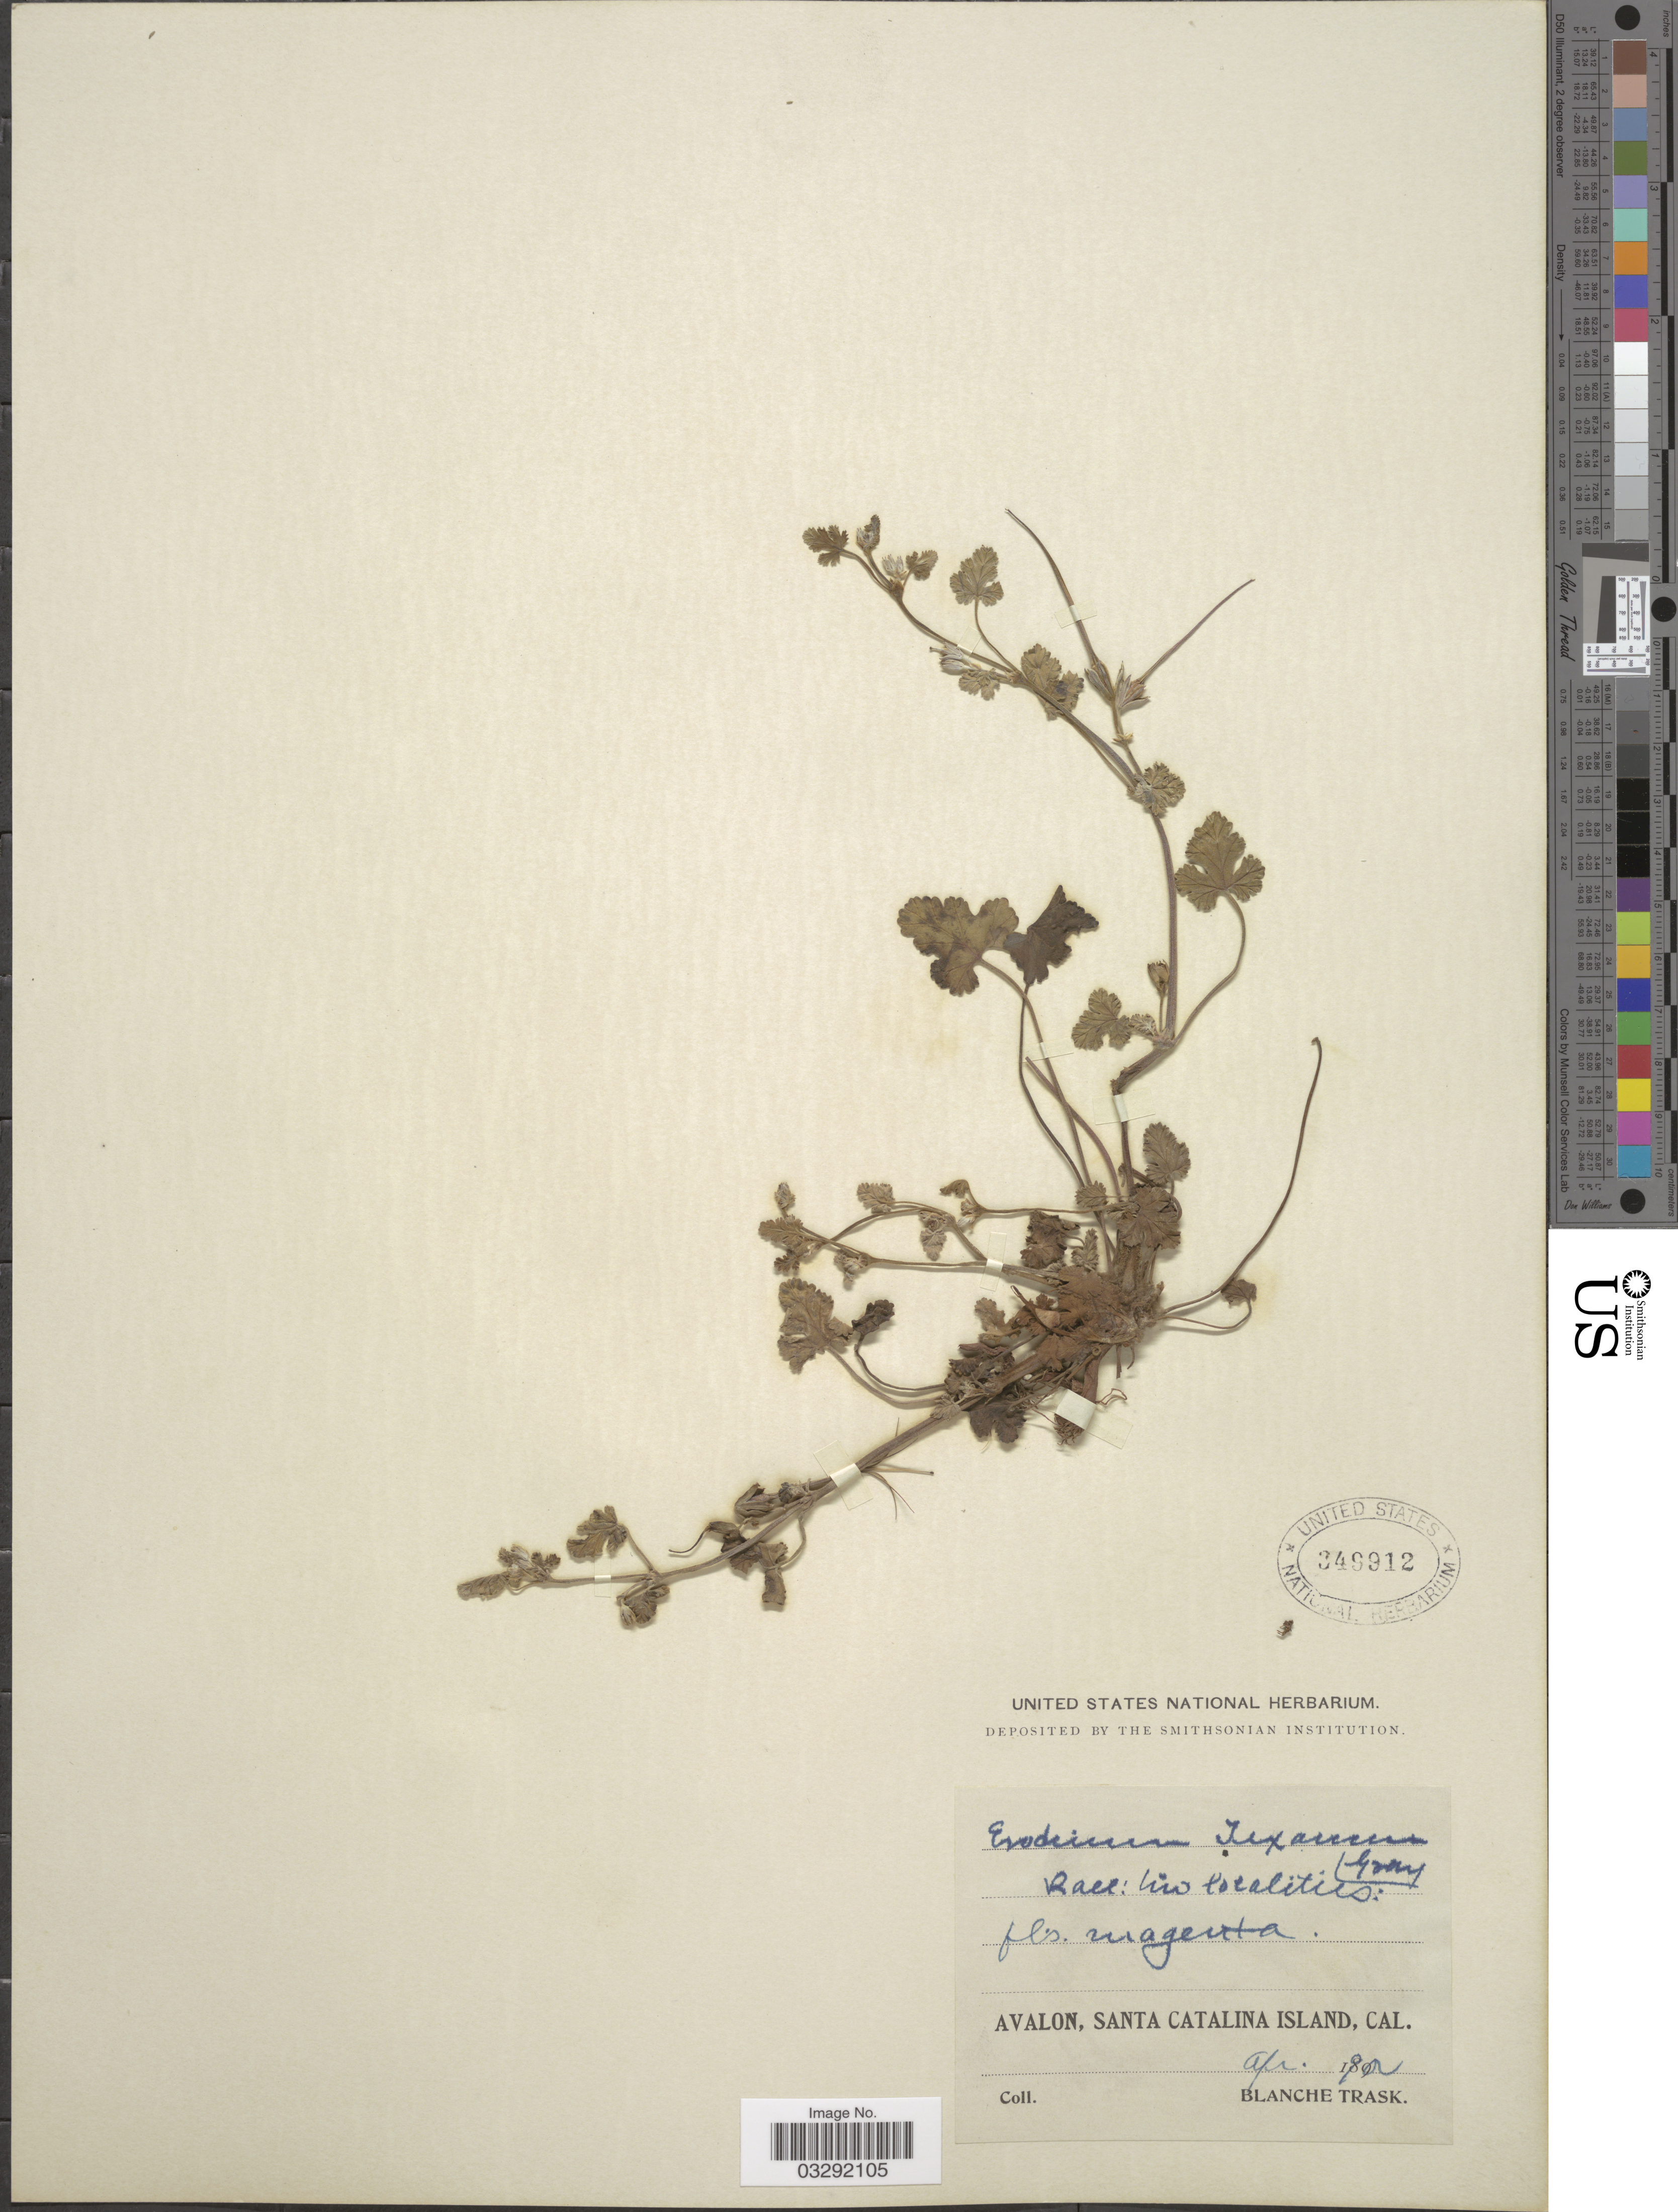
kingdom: Plantae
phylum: Tracheophyta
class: Magnoliopsida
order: Geraniales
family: Geraniaceae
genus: Erodium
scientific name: Erodium texanum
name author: A. Gray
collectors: B. Trask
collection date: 1902-04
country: United States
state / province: California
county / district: Los Angeles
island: Santa Catalina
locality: Avalon, Santa Catalina Island, Cal.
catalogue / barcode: US 349912